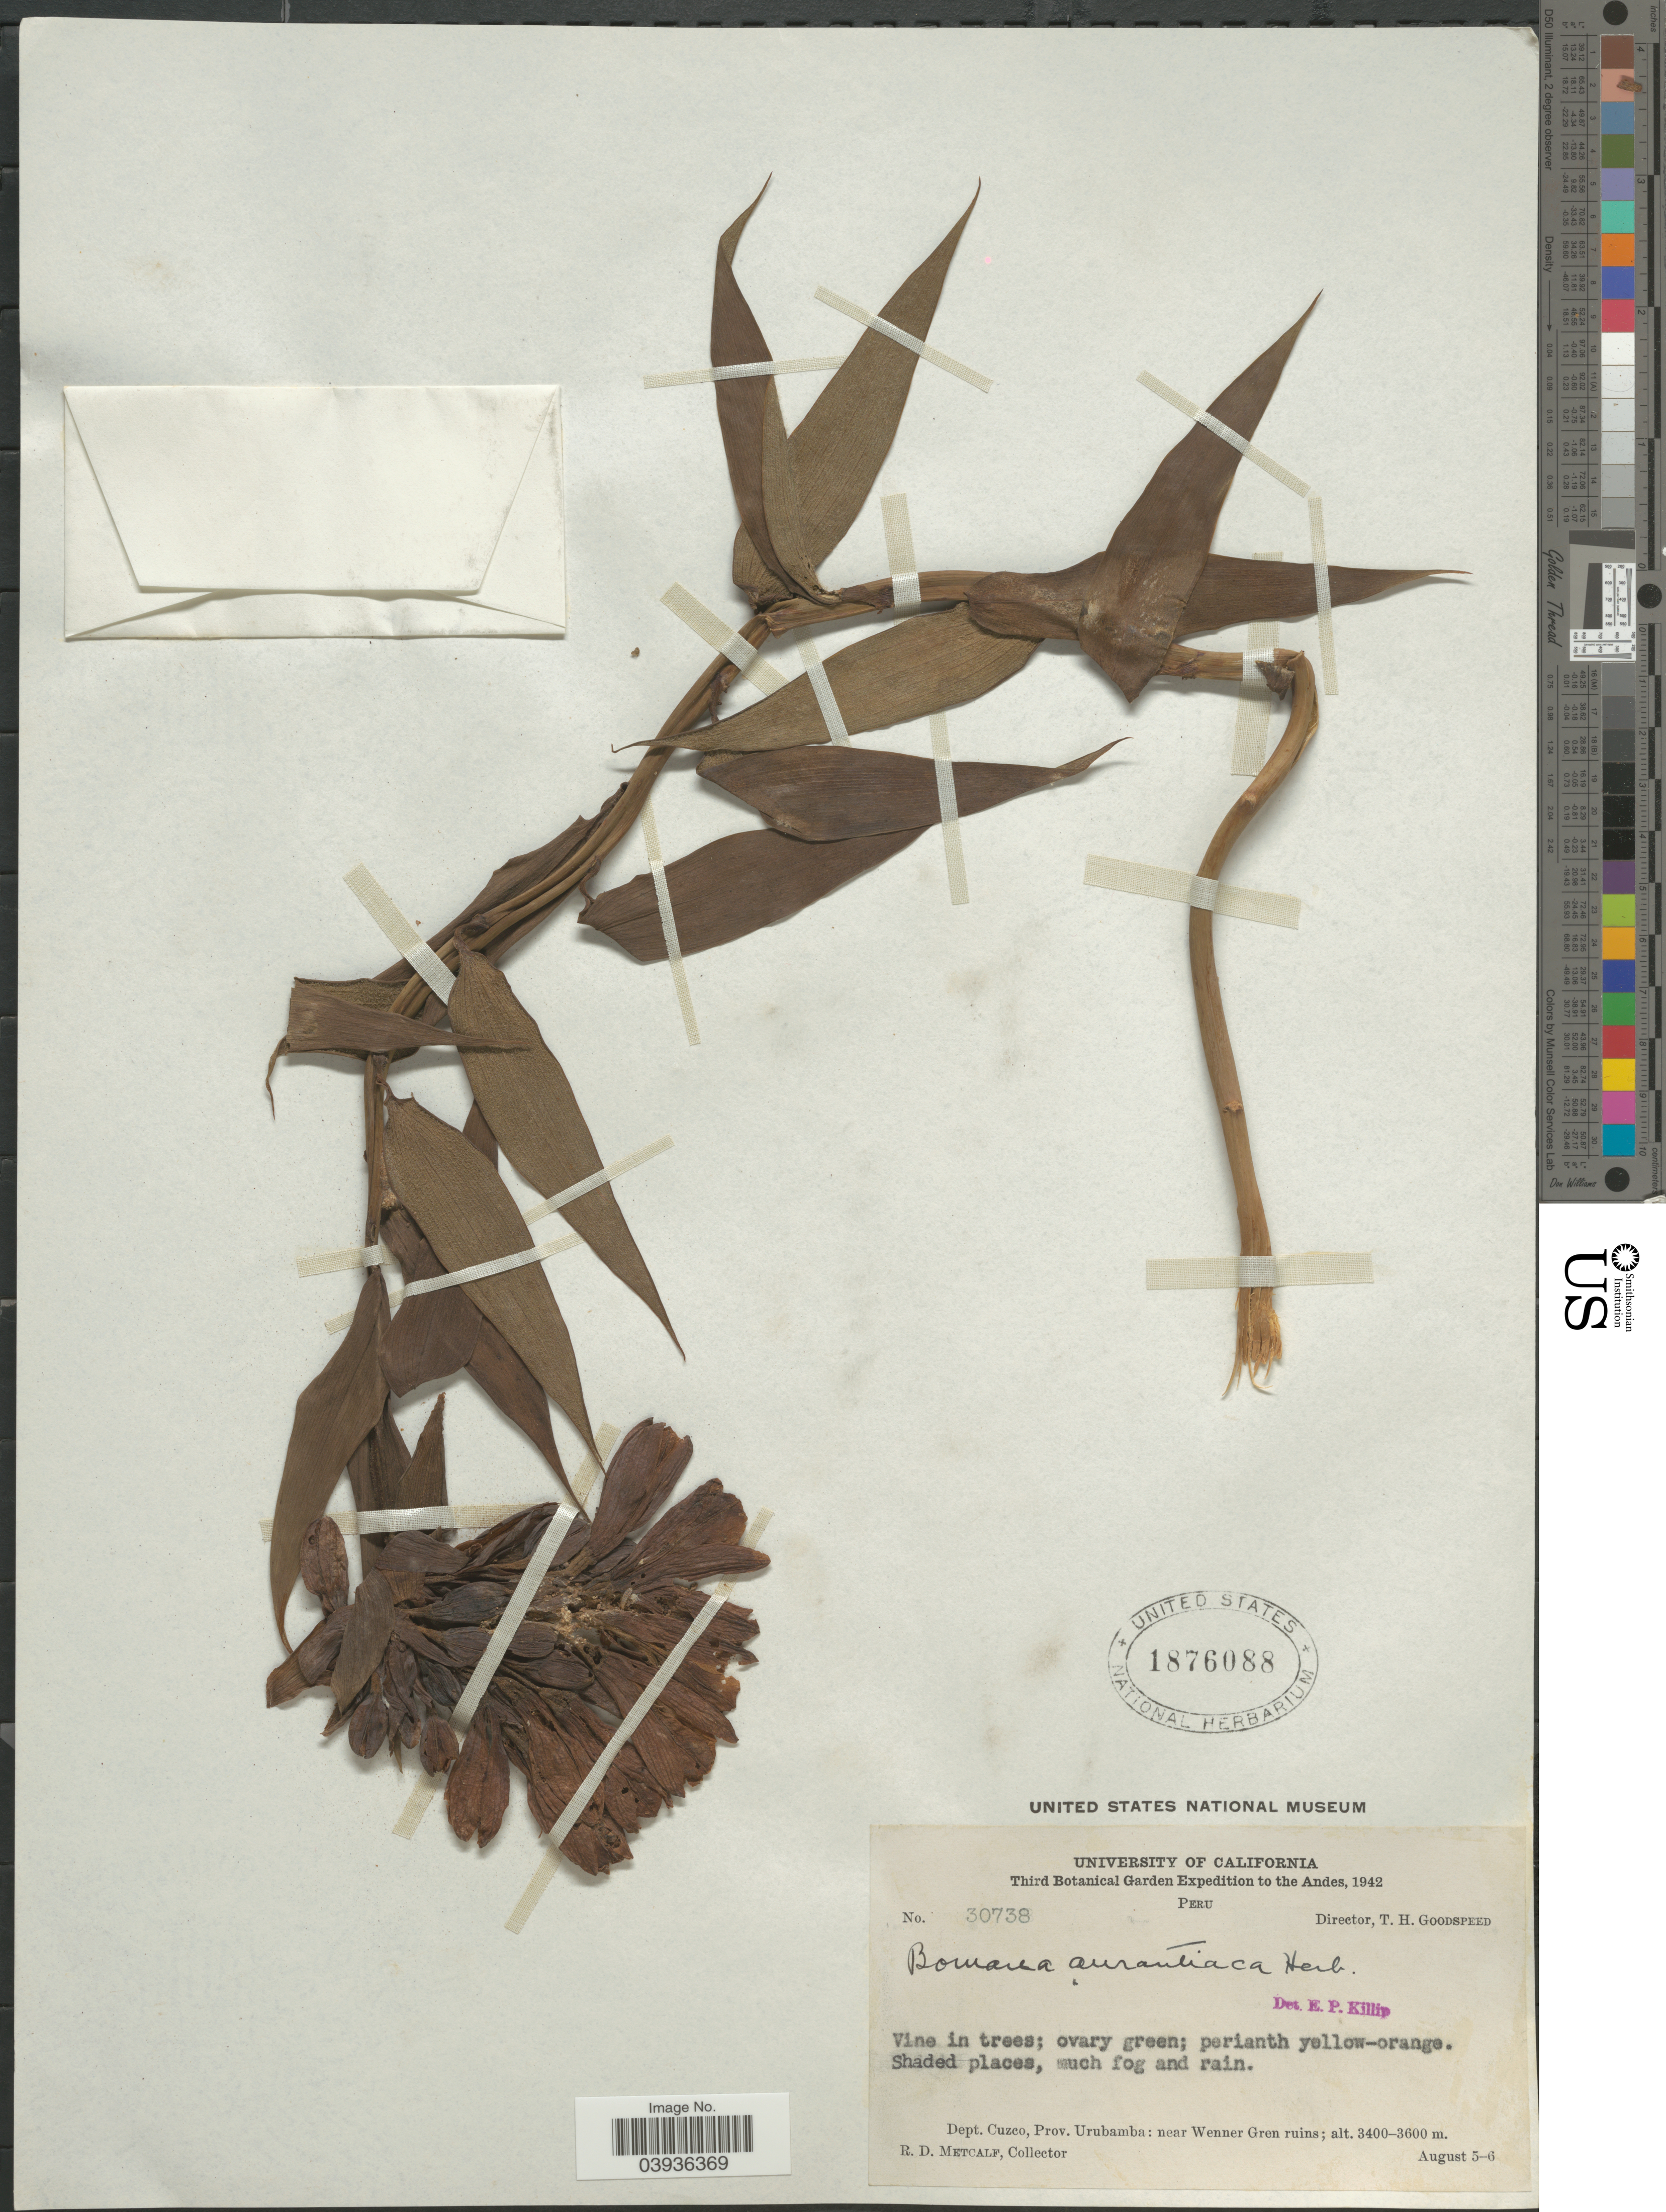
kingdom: Plantae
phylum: Tracheophyta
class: Liliopsida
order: Liliales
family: Alstroemeriaceae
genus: Bomarea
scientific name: Bomarea aurantiaca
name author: Herb.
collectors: R. D. Metcalf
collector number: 30738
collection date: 1942-08-05/1942-08-06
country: Peru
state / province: Cusco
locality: The Andes. Dept. Cuzco, Prov. Urubamba: near Wenner Gren ruins.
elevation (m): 3400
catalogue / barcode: US 1876088